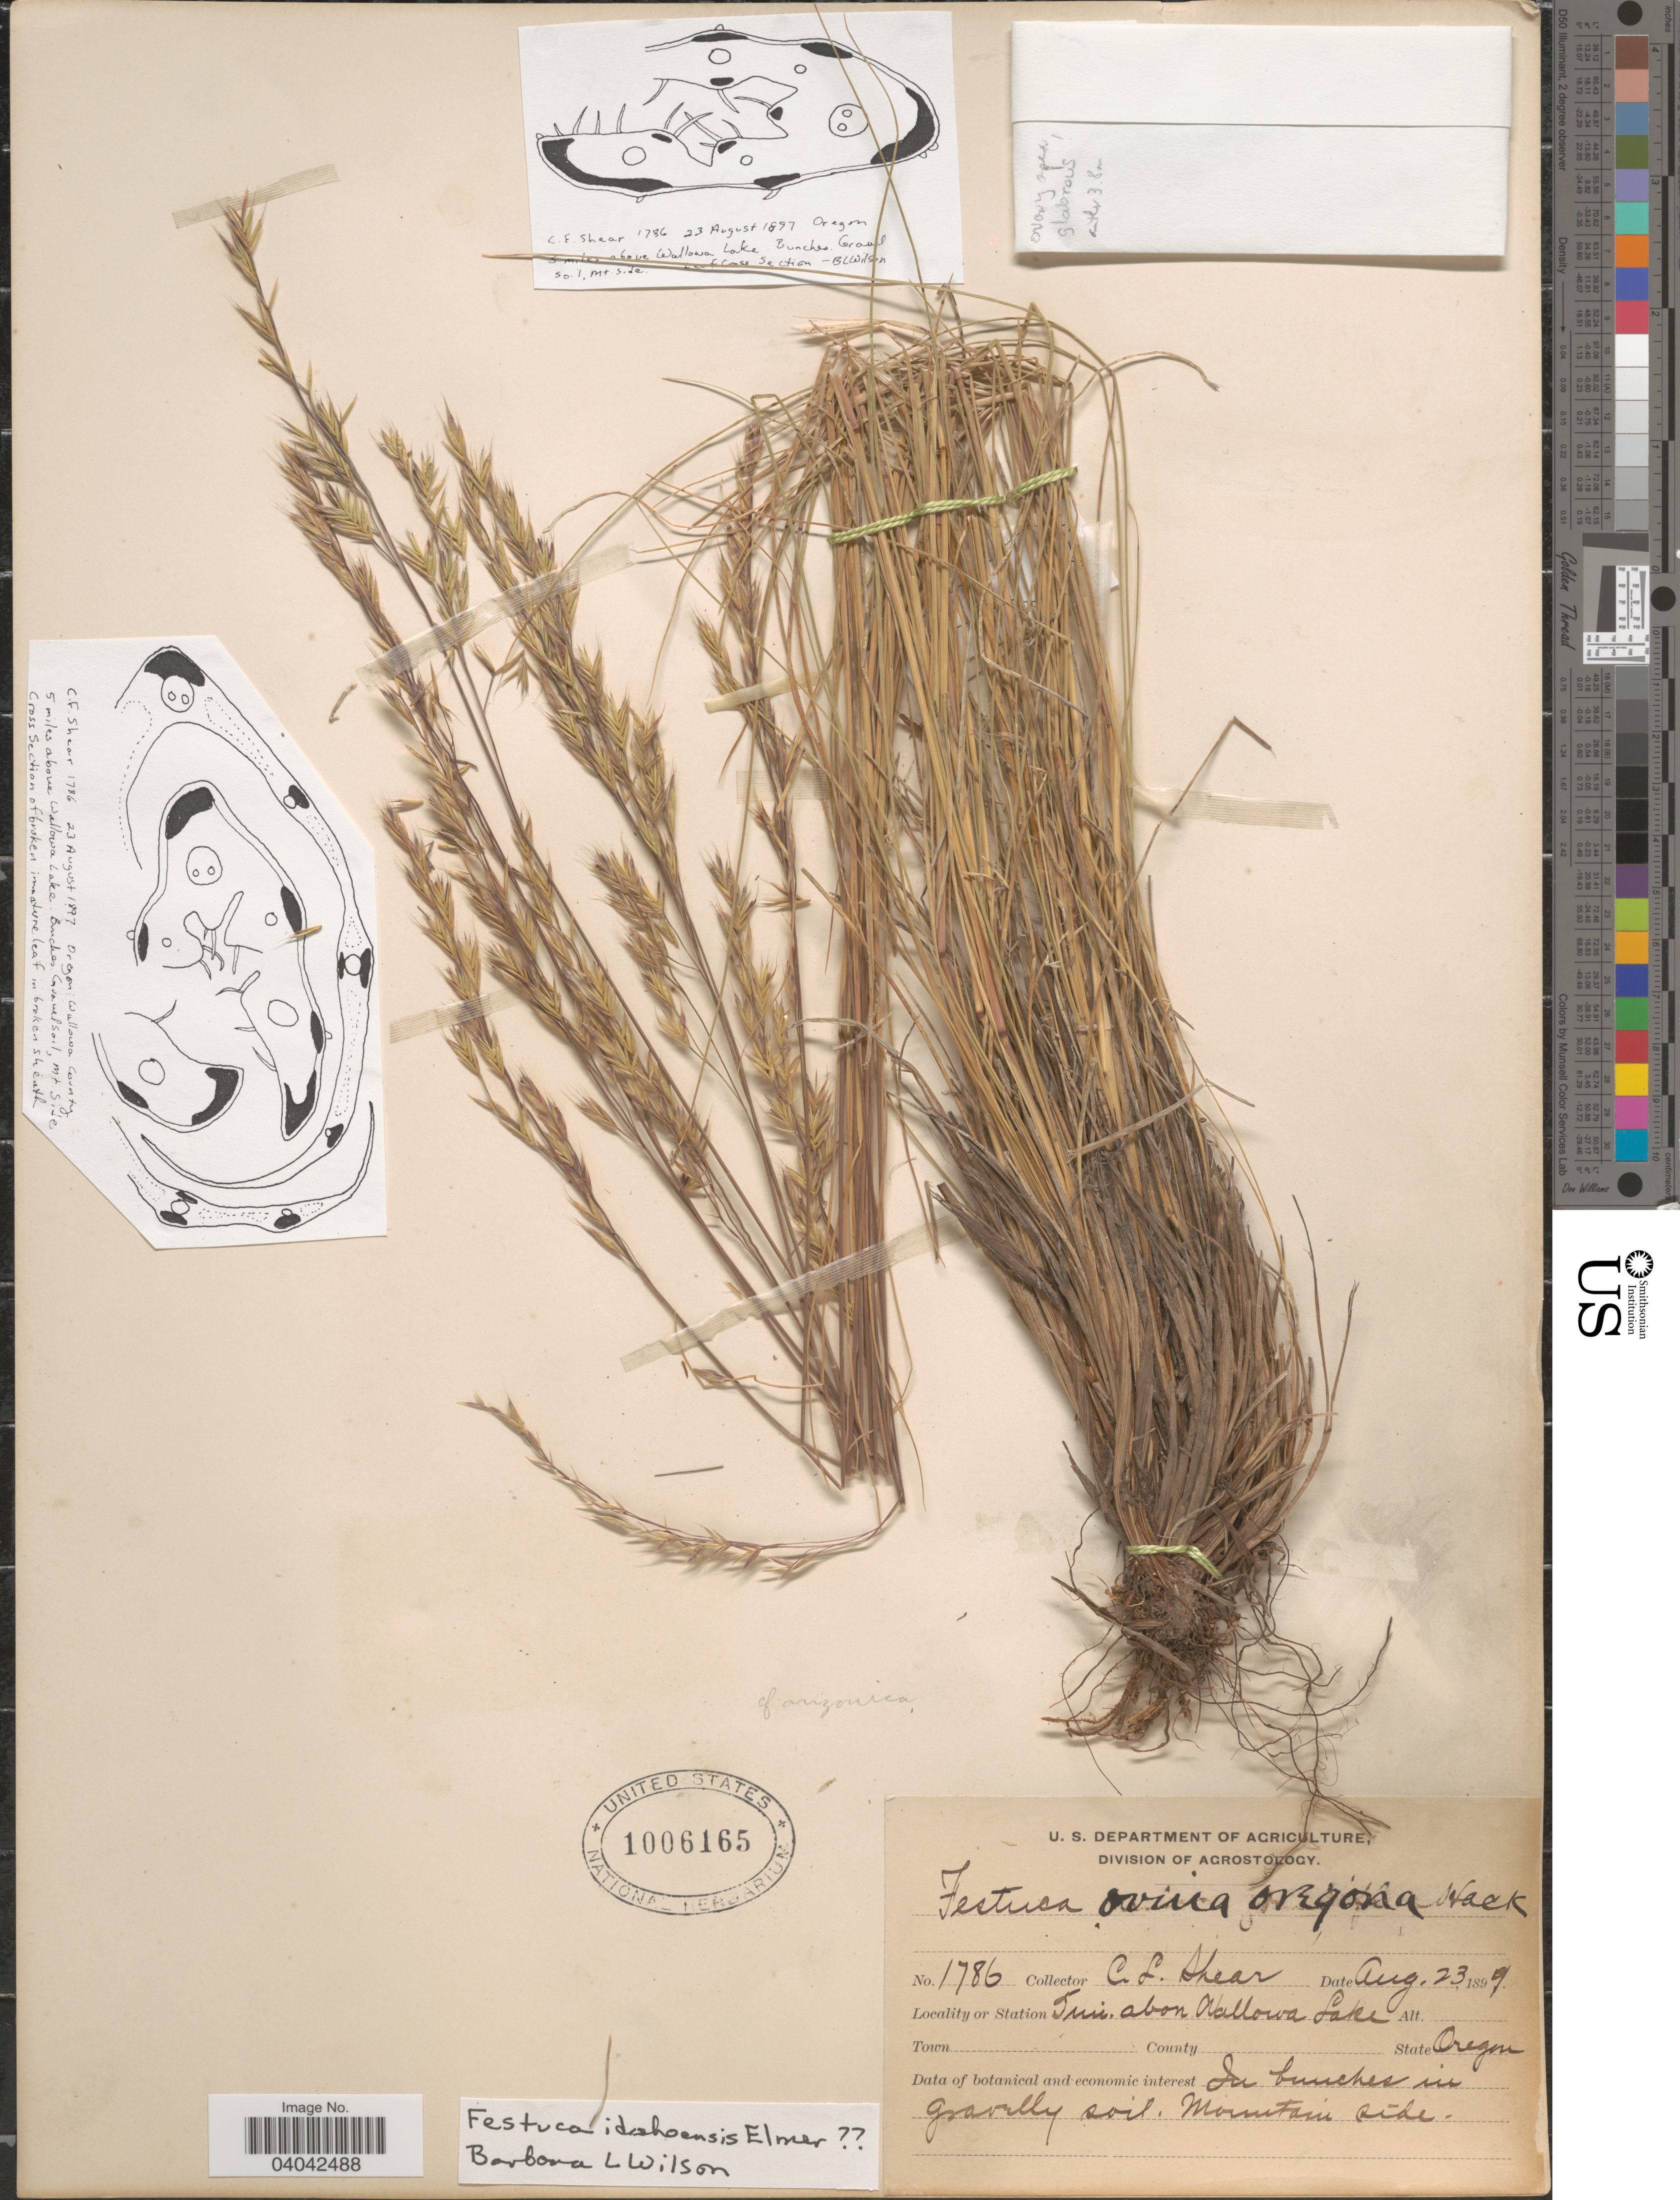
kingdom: Plantae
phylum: Tracheophyta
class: Liliopsida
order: Poales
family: Poaceae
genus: Festuca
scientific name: Festuca idahoensis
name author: Elmer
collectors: C. L. Shear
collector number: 1786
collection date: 1897-08-23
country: United States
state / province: Oregon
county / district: Wallowa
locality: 5 mi. above Wallowa Lake. Wallowa County.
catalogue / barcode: US 1006165